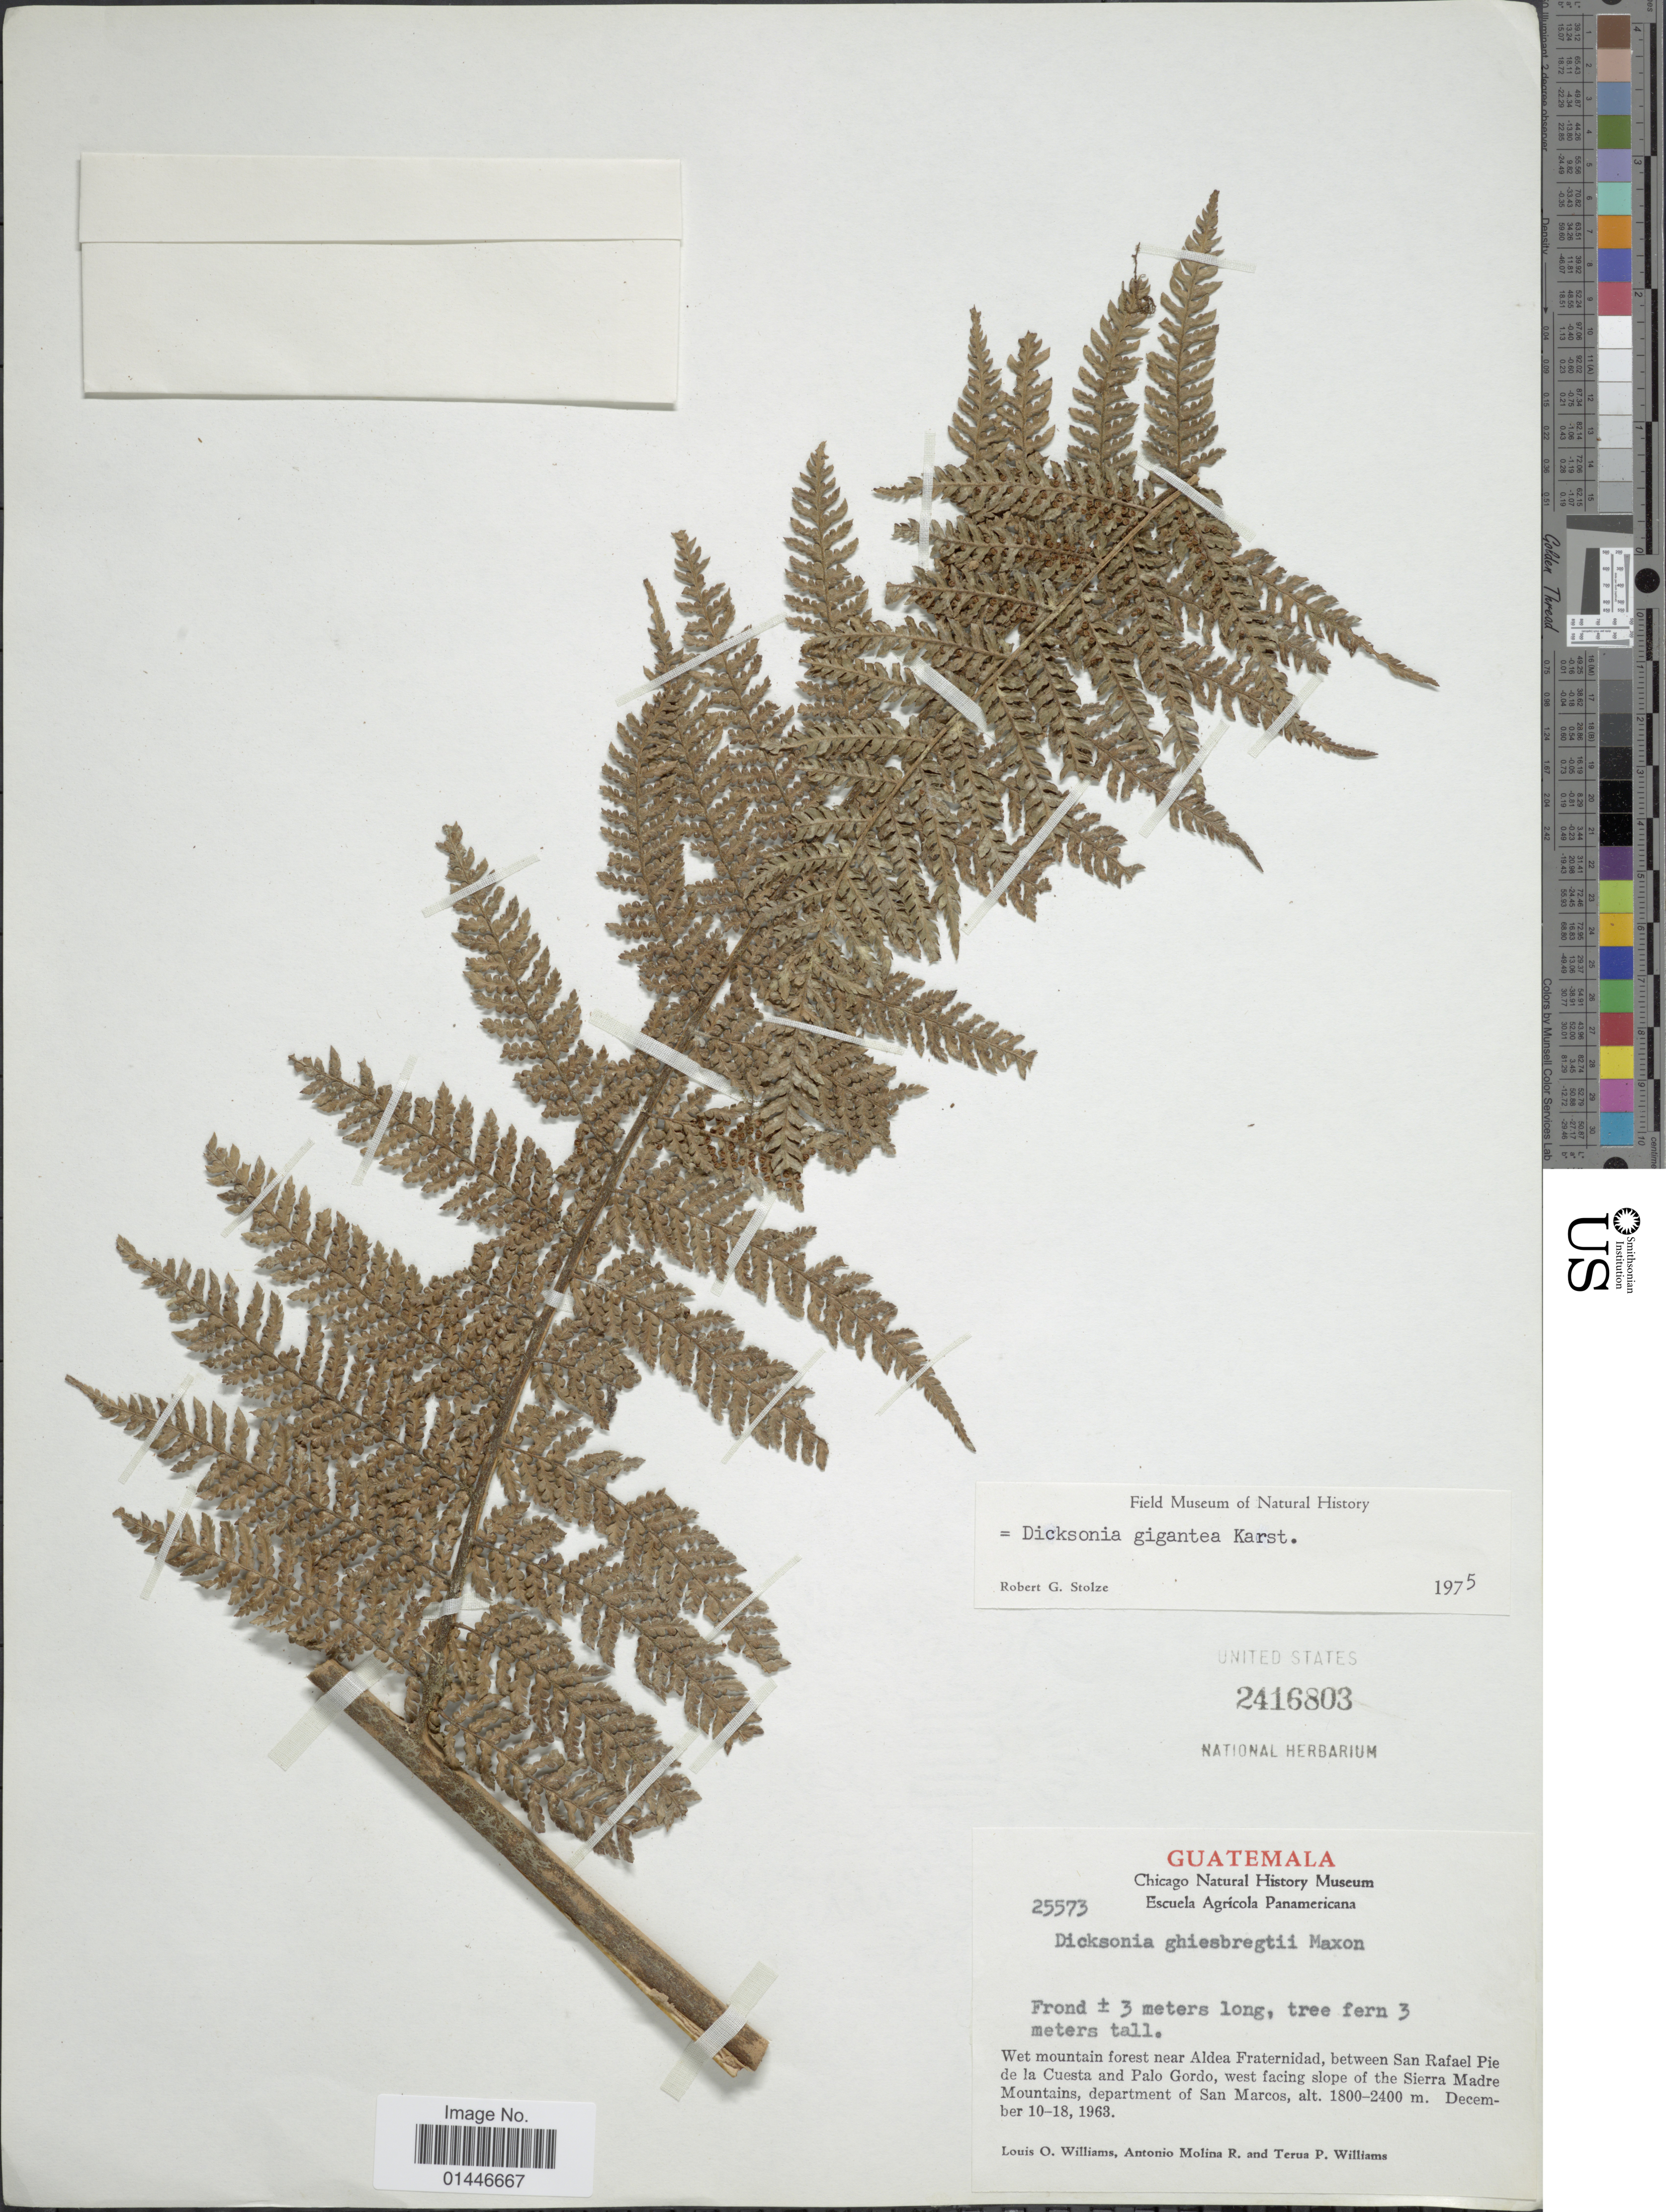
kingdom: Plantae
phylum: Tracheophyta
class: Polypodiopsida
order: Cyatheales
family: Dicksoniaceae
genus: Dicksonia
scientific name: Dicksonia gigantea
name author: H. Karst.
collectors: L. O. Williams, A. Molina R. & T. P. Williams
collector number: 25573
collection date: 1963-12-10/1963-12-18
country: Guatemala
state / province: San Marcos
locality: Wet mountain forest near Aldea Fraternidad, between San Rafael Pie de la Cuesta and Palo Gordo, west facing slopes of the Sierra Madre Mountains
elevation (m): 1800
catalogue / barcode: US 2416803